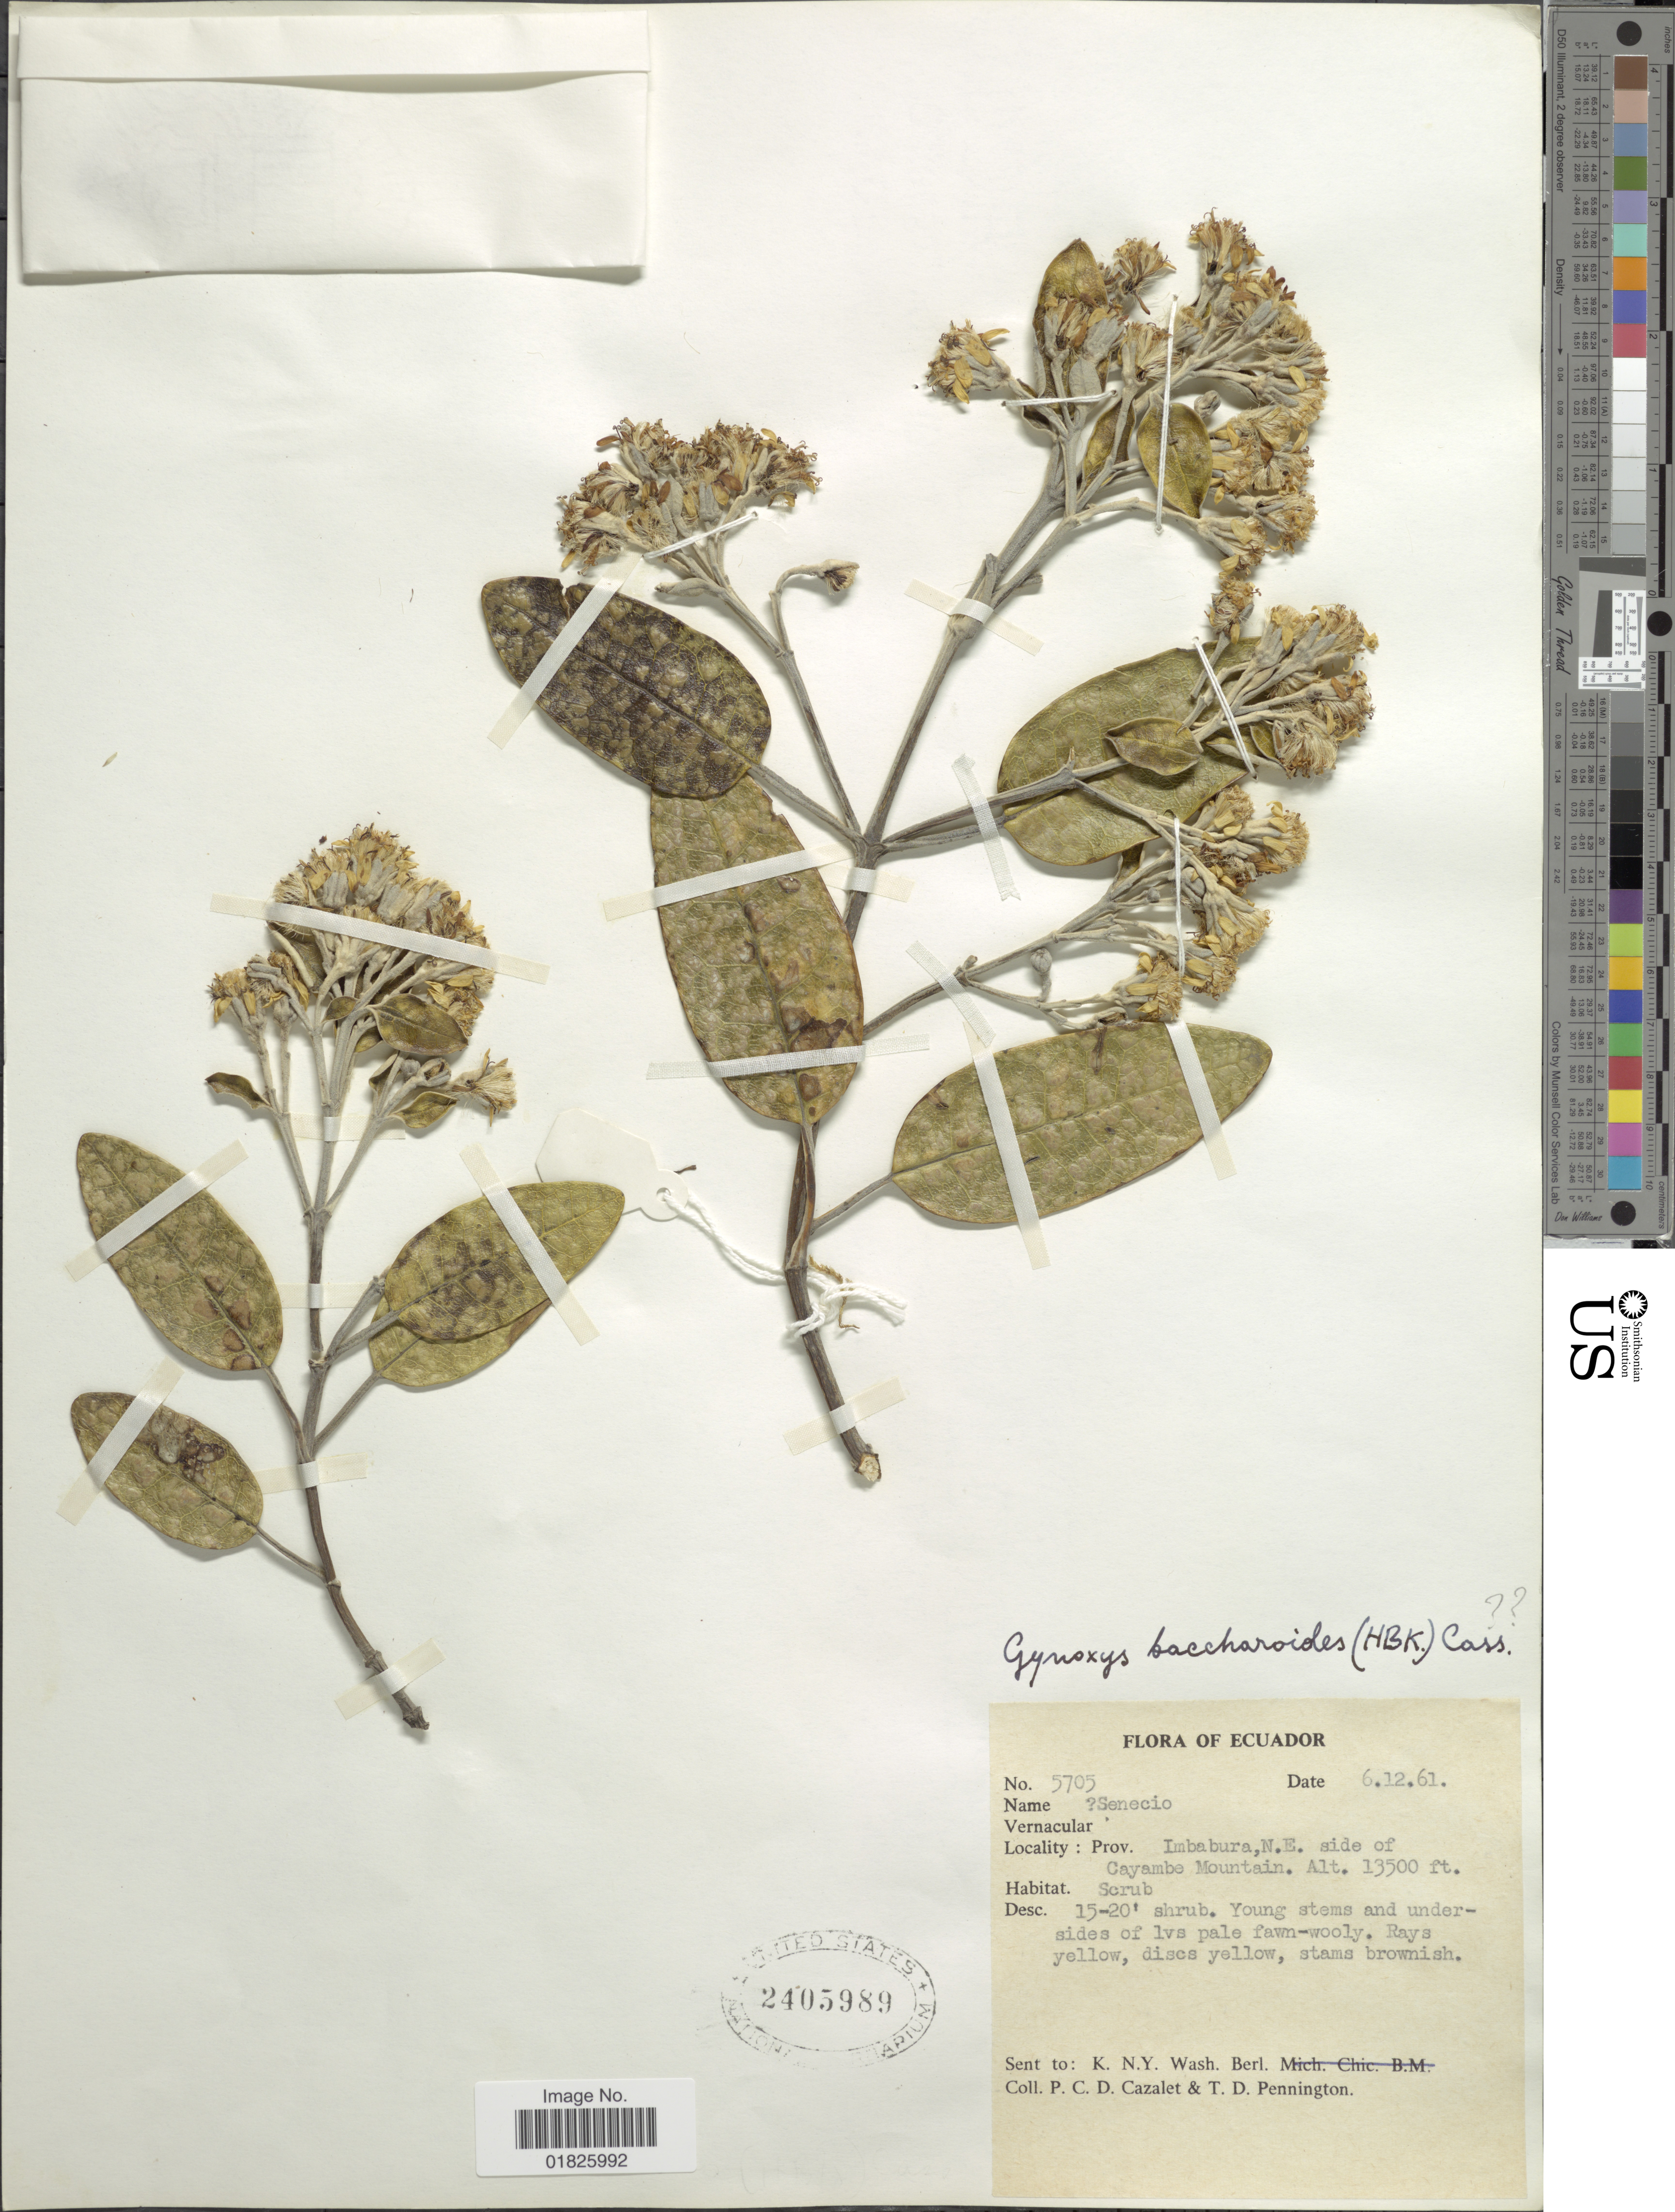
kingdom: Plantae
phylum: Tracheophyta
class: Magnoliopsida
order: Asterales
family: Asteraceae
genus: Gynoxys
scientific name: Gynoxys acostae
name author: Cuatrec.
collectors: P. C. D. Cazalet & T. D. Pennington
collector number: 5705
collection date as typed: Transcribed d/m/y: 6/12/61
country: Ecuador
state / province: Imbabura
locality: N.E side of Cayambe Mountain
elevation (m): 4115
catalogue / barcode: US 2405989